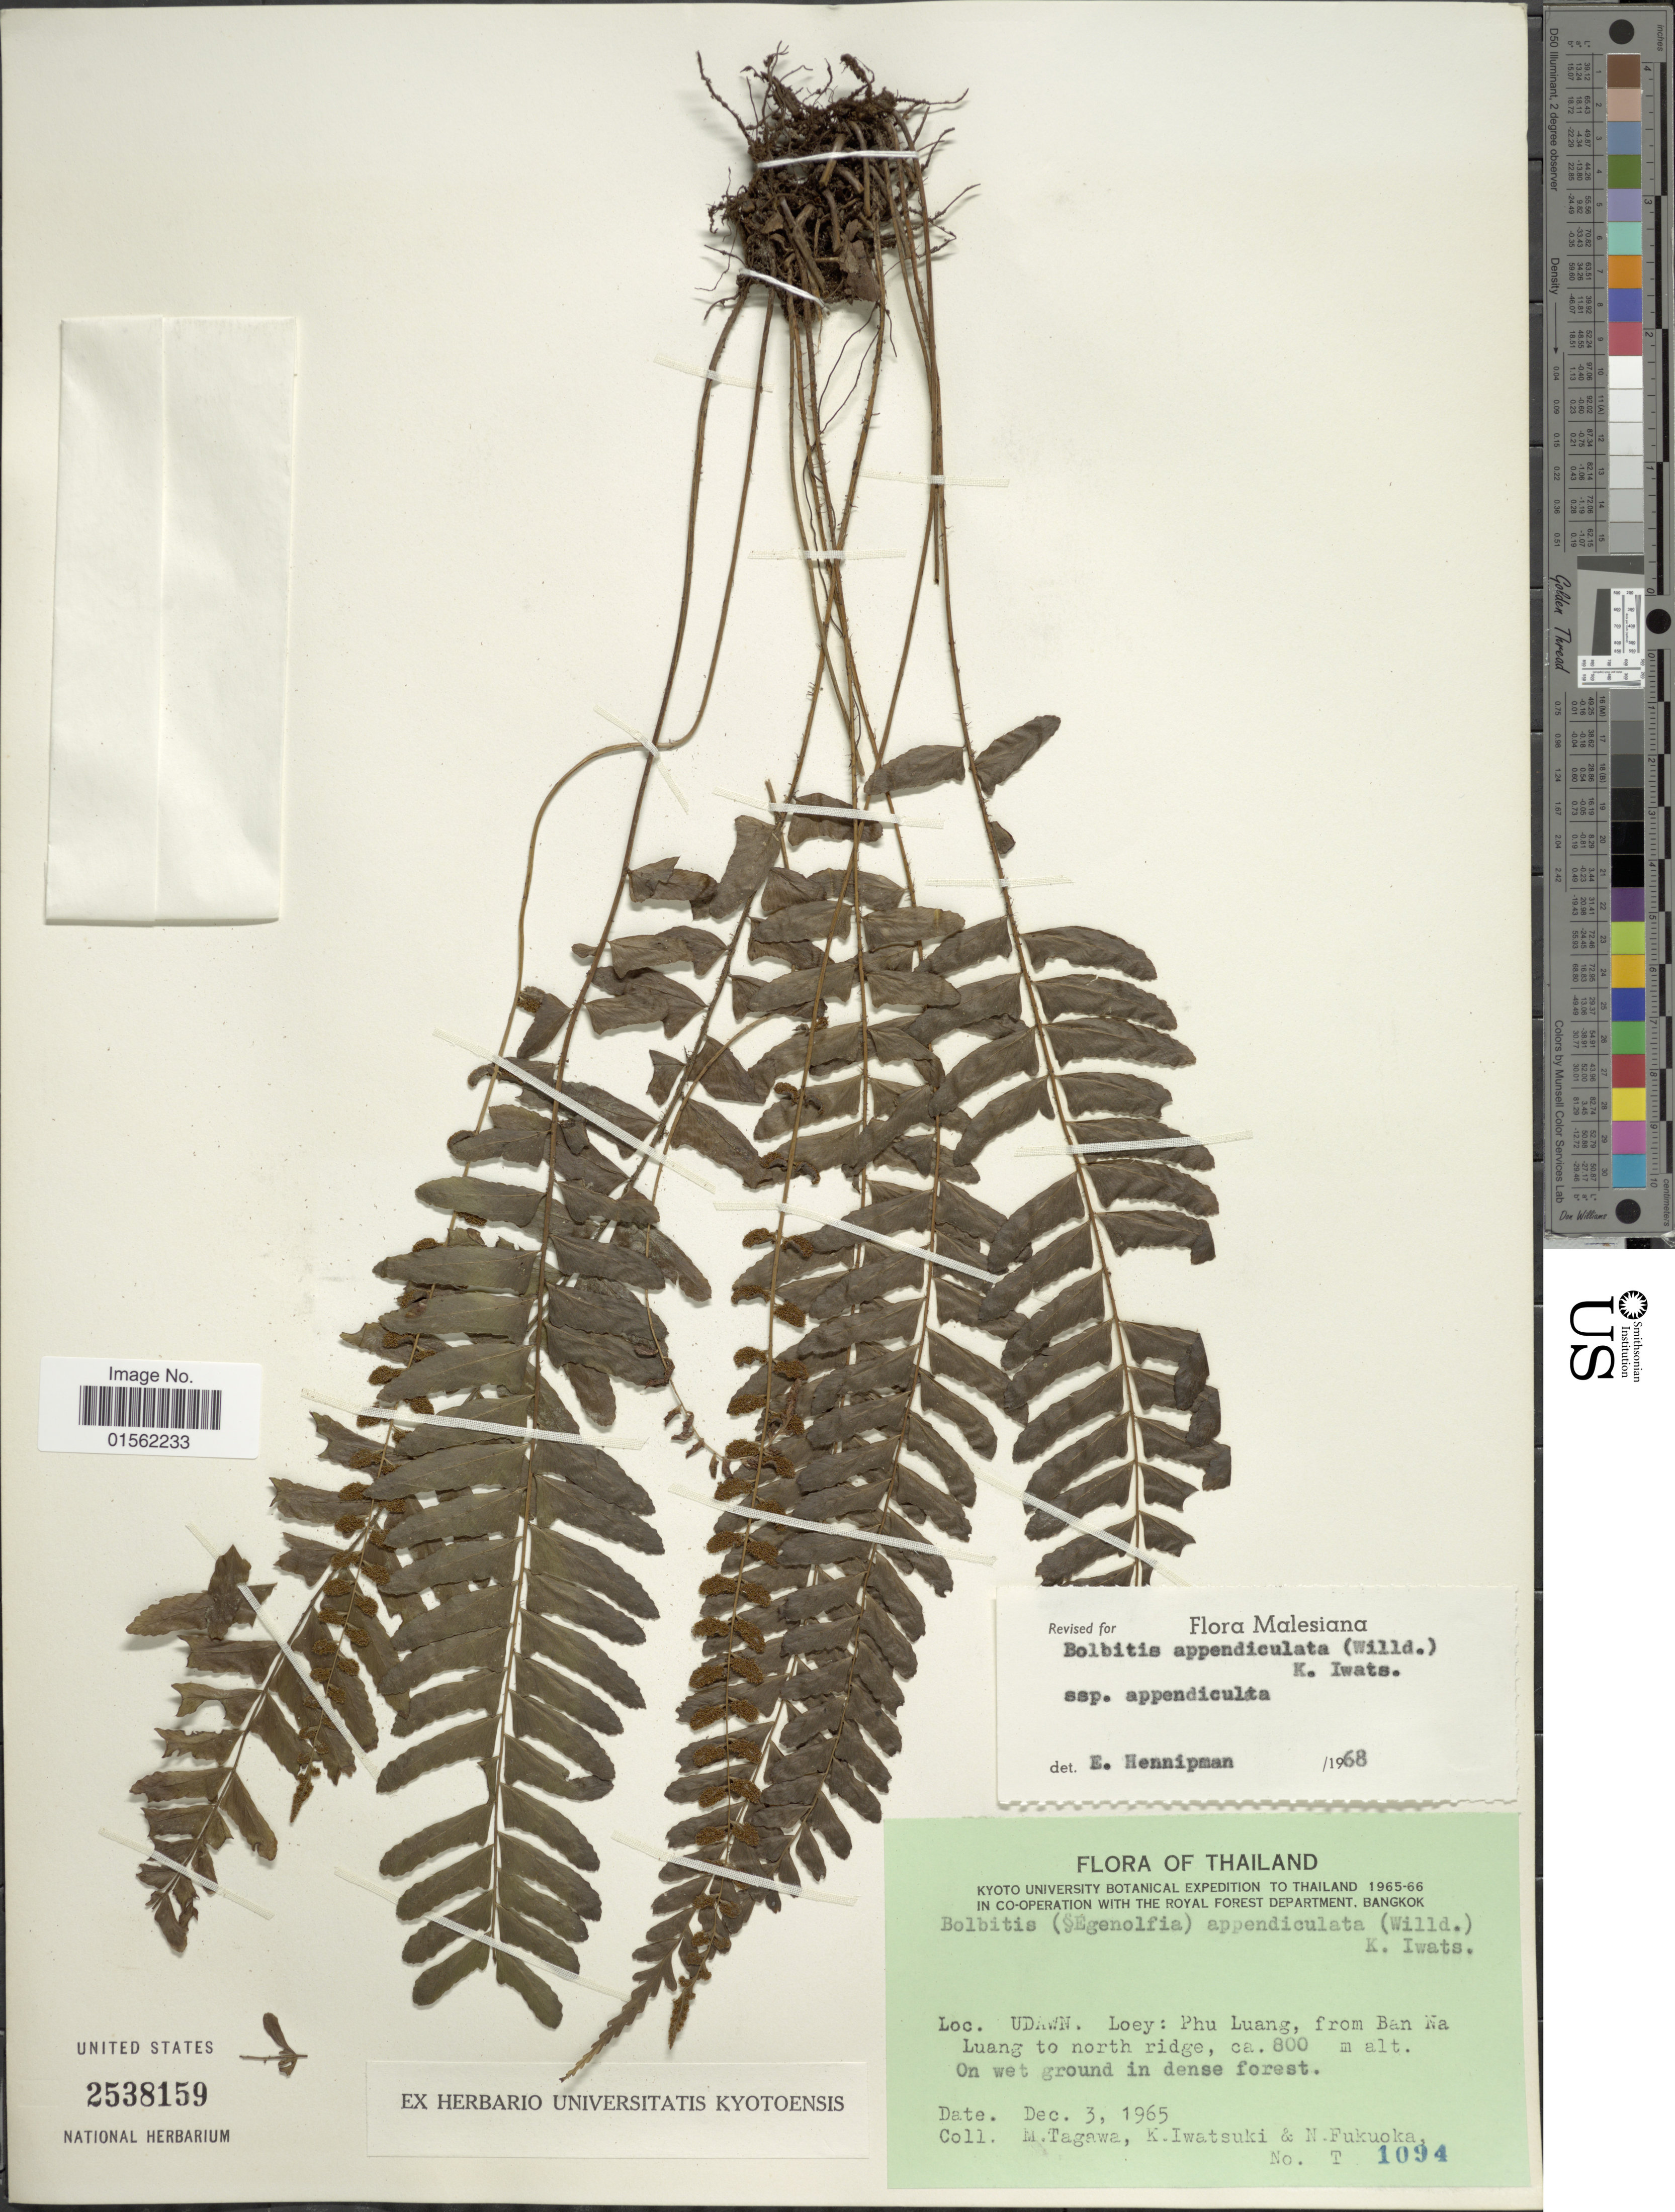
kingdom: Plantae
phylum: Tracheophyta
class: Polypodiopsida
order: Polypodiales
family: Dryopteridaceae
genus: Bolbitis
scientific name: Bolbitis appendiculata var. appendiculata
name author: (Willd.) K. Iwats.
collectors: M. Tagawa, K. Iwatsuki & N. Fukuoka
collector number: T1094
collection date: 1965-12-03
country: Thailand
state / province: Loei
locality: Udawn, Loey: Phu Luang, from Ban Na Luang to north ridge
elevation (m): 800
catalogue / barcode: US 2538159